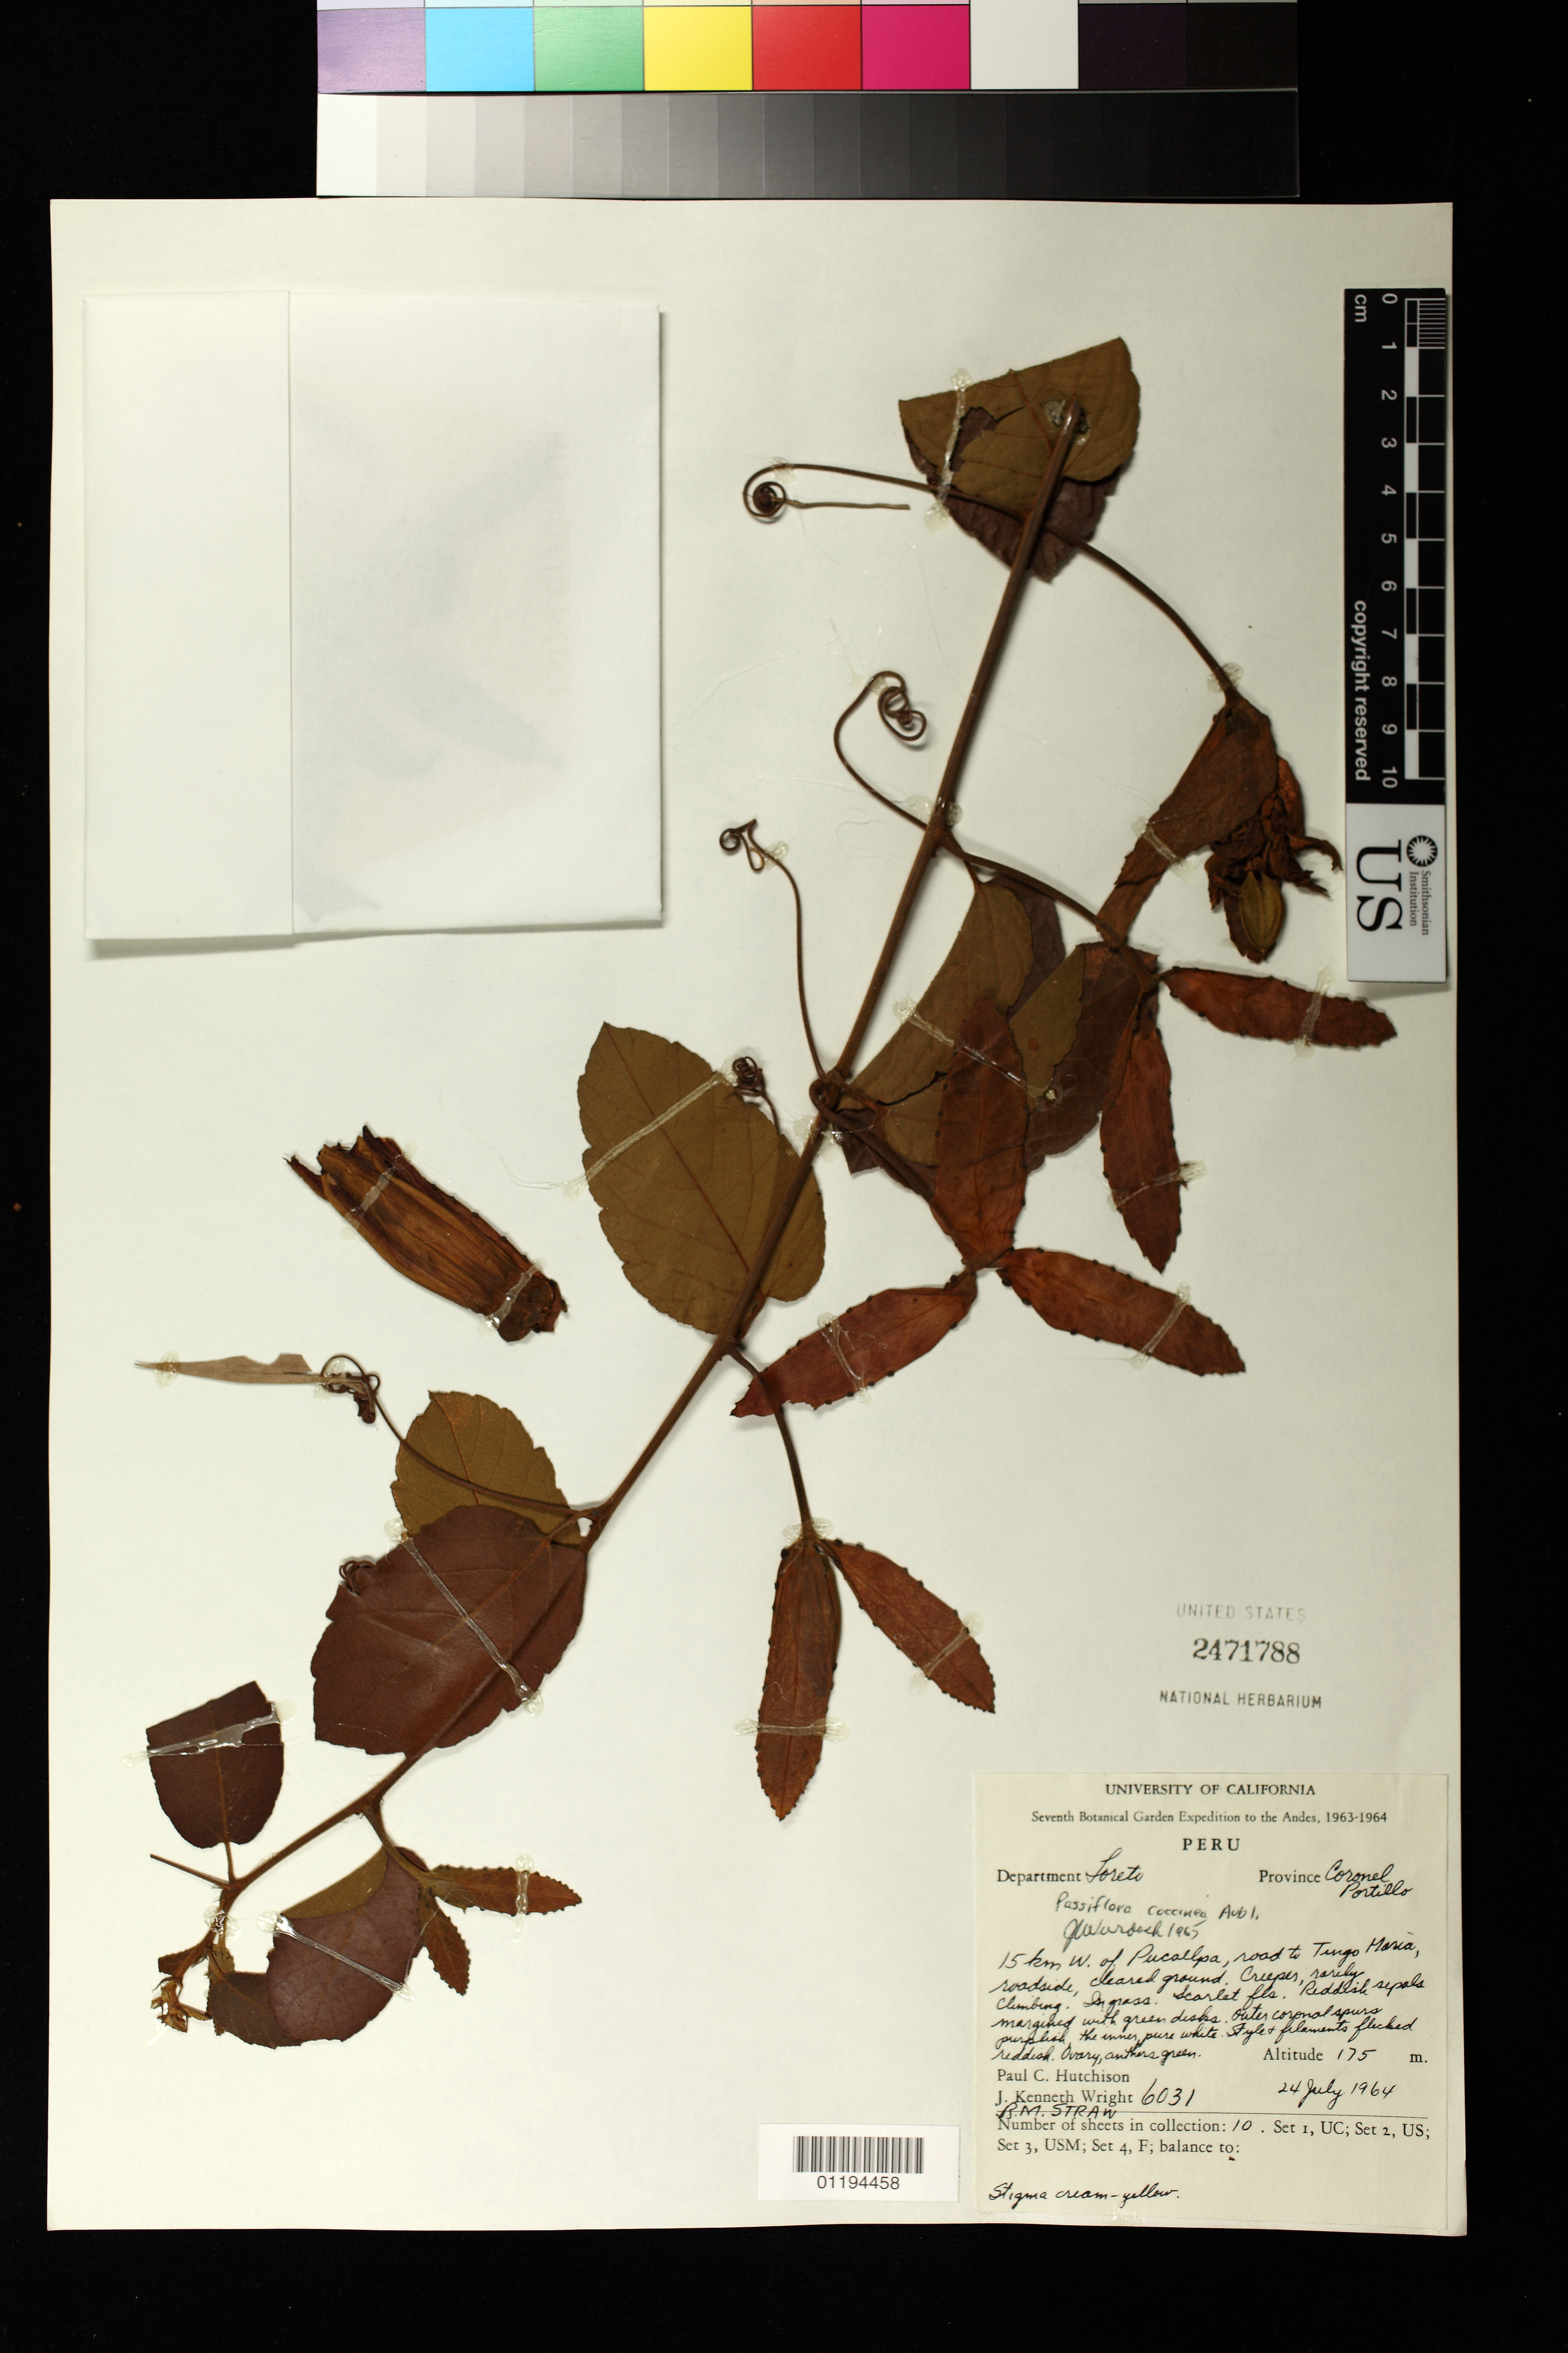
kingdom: Plantae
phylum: Tracheophyta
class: Magnoliopsida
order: Malpighiales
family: Passifloraceae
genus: Passiflora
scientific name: Passiflora coccinea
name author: Aubl.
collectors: P. C. Hutchison, J. K. Wright & R. M. Straw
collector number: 6031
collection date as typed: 24 Jul 1964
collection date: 1964-07-24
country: Peru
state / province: Loreto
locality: Province: Coronel Portillo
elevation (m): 175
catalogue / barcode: US 2471788